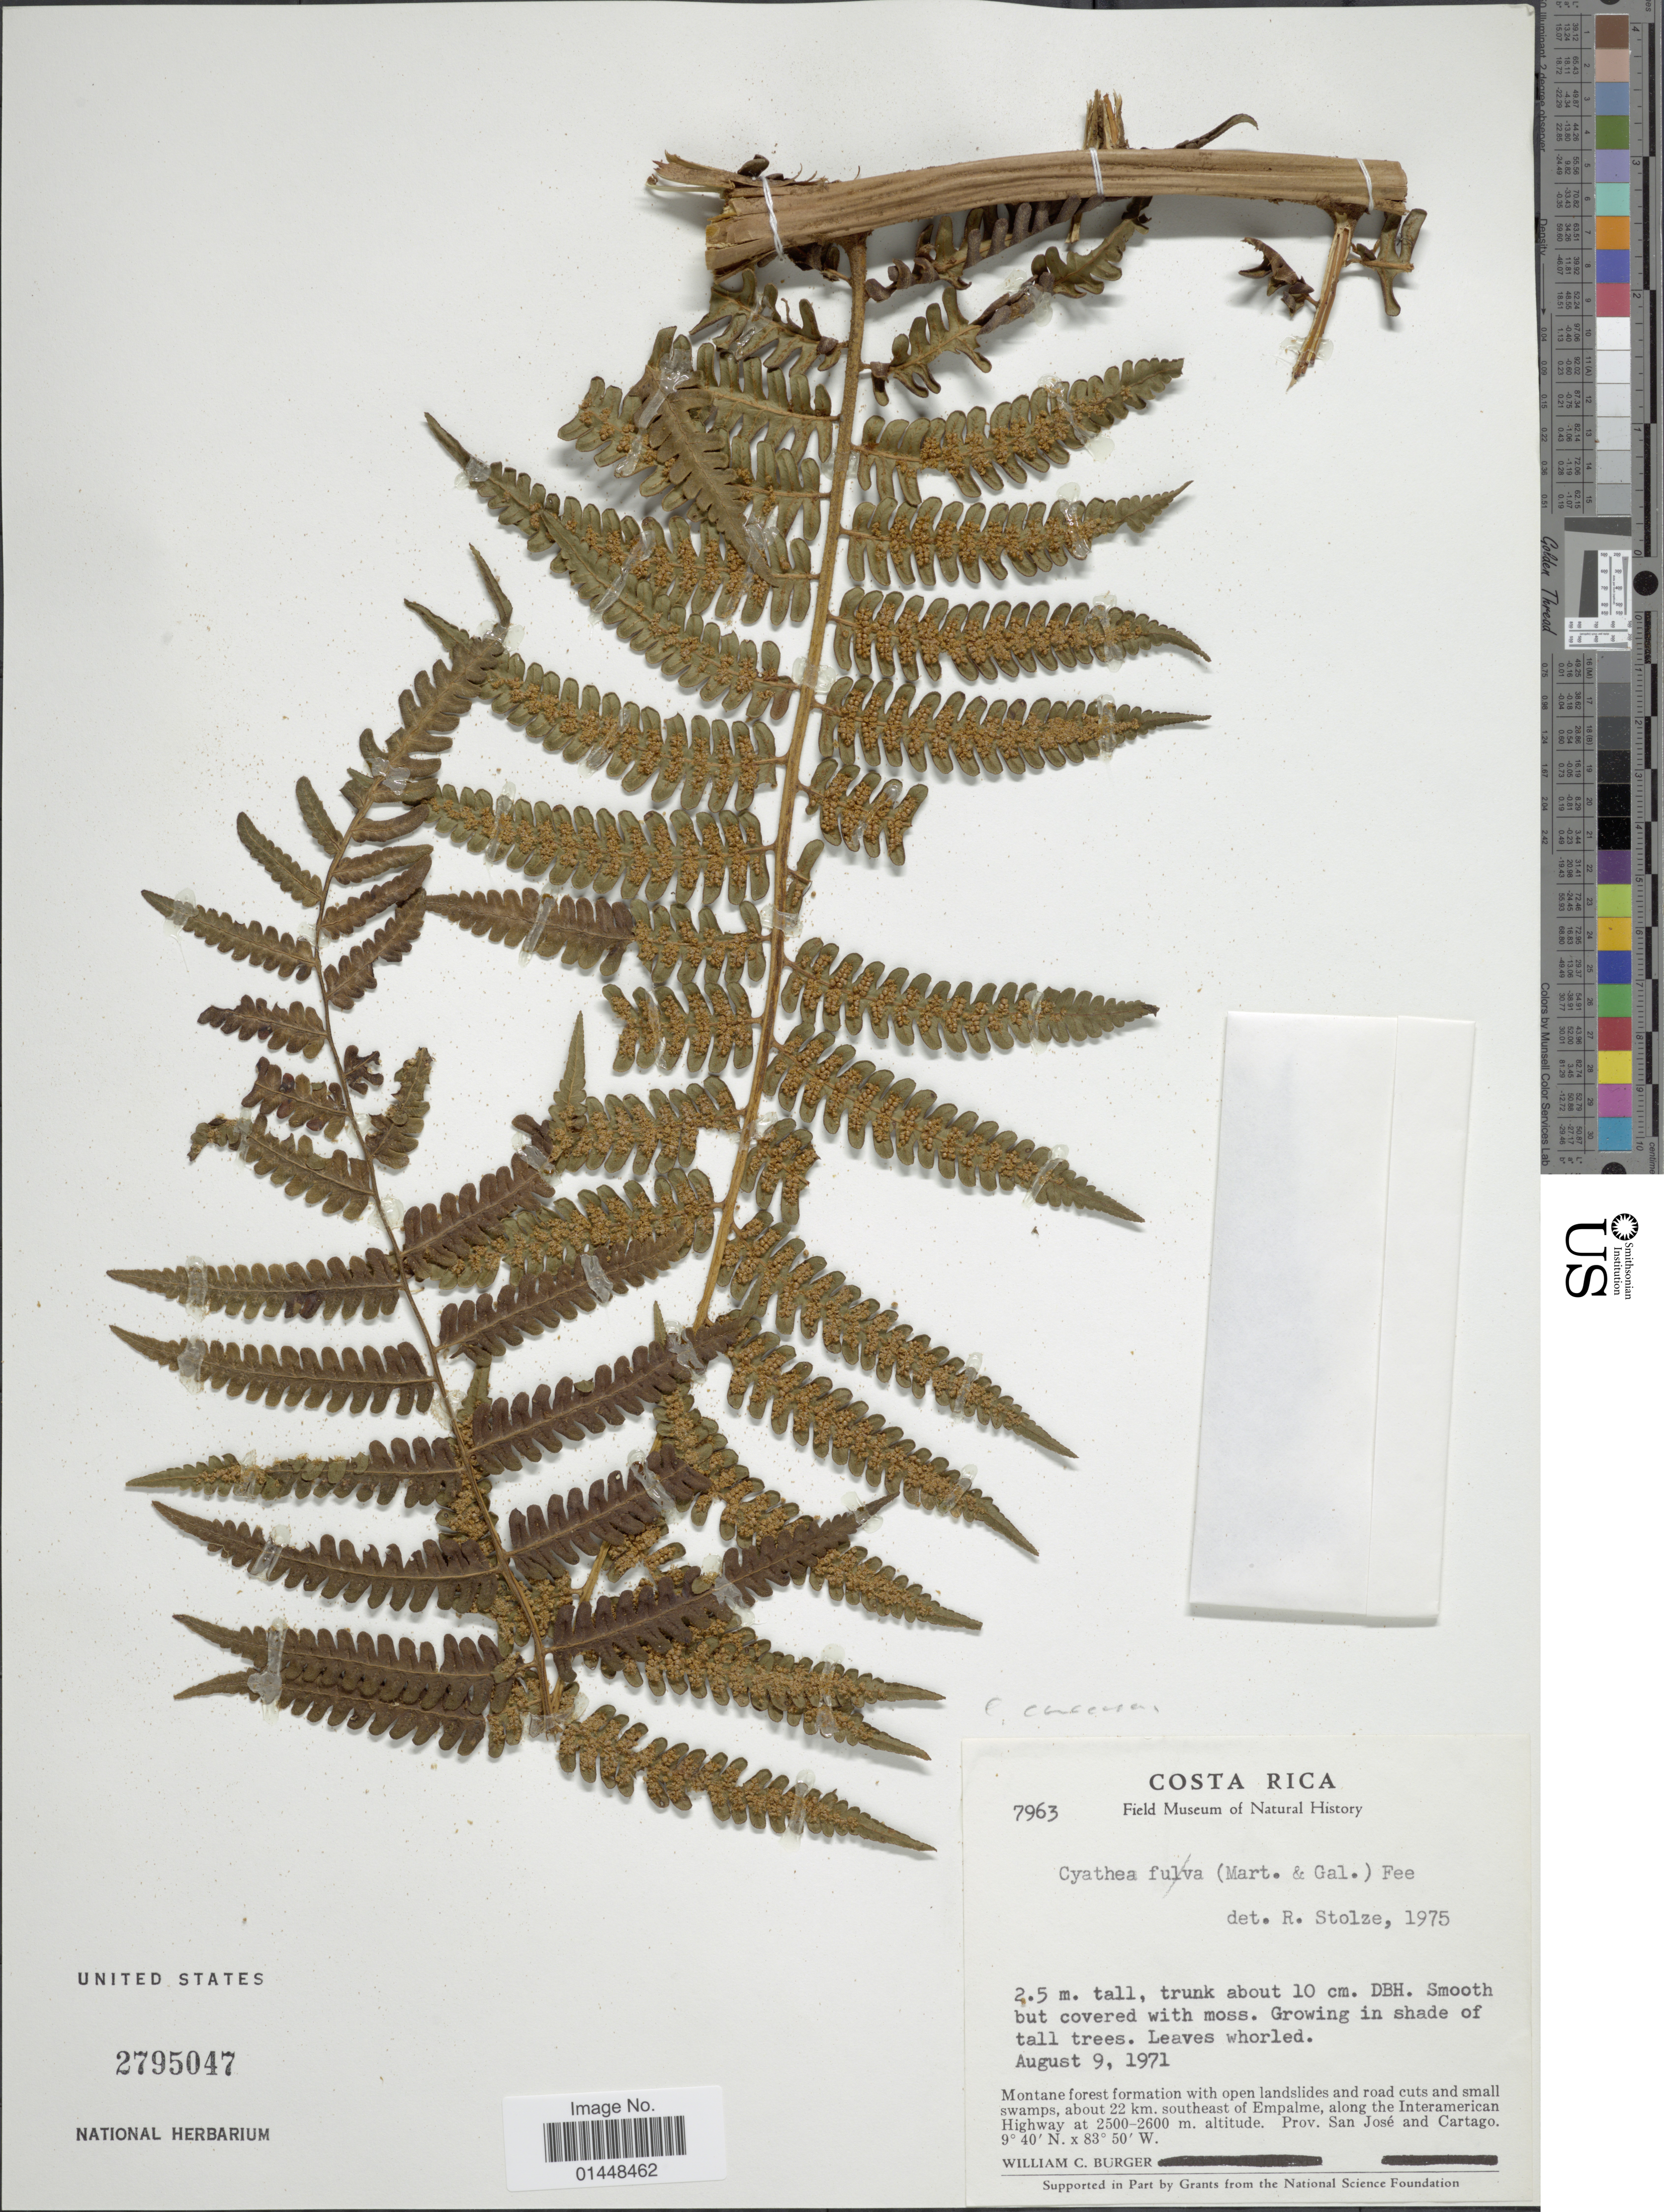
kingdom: Plantae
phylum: Tracheophyta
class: Polypodiopsida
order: Cyatheales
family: Cyatheaceae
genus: Cyathea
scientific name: Cyathea caracasana var. maxonii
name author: (Underw.) R.M. Tryon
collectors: W. Burger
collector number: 7963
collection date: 1971-08-09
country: Costa Rica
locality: About 22 km southeast of Empalme, along the Interamerican Highway. Prov. San Jose and Cartago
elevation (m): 2500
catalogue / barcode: US 2795047